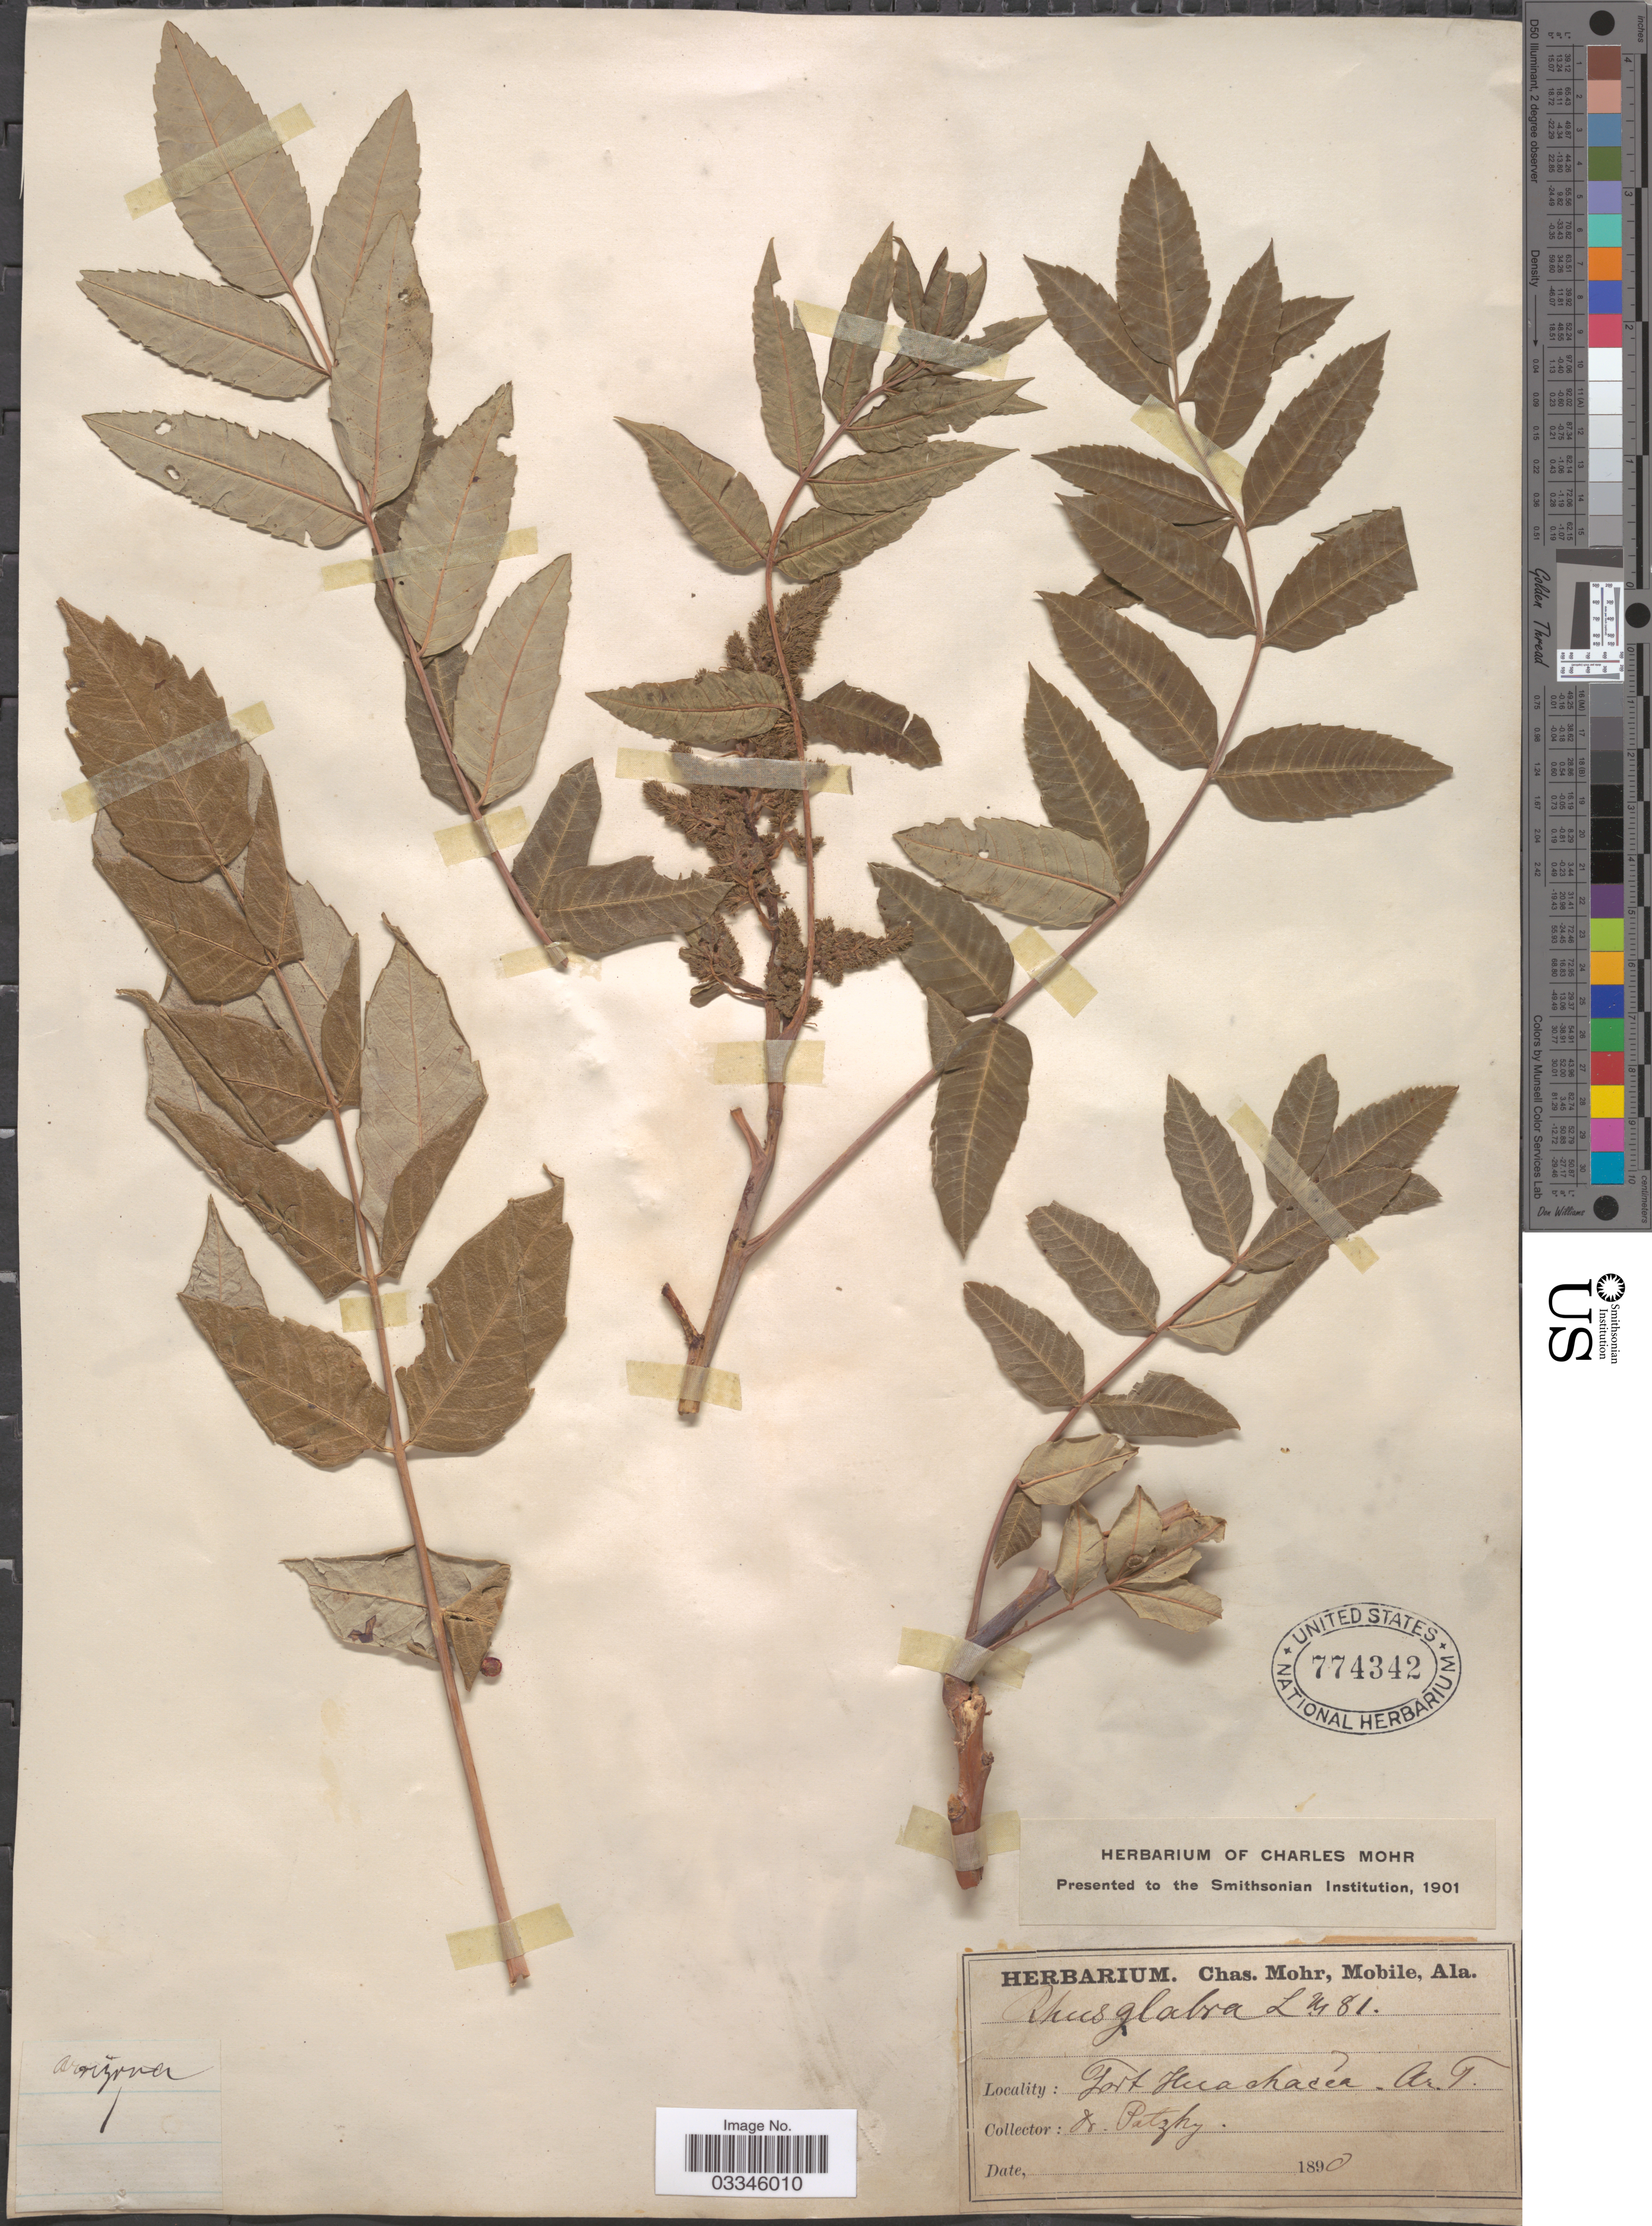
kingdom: Plantae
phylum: Tracheophyta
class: Magnoliopsida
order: Sapindales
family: Anacardiaceae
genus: Rhus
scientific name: Rhus glabra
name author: L.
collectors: -. Patzky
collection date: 1890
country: United States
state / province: Arkansas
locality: Fort Huachacca.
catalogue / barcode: US 774342